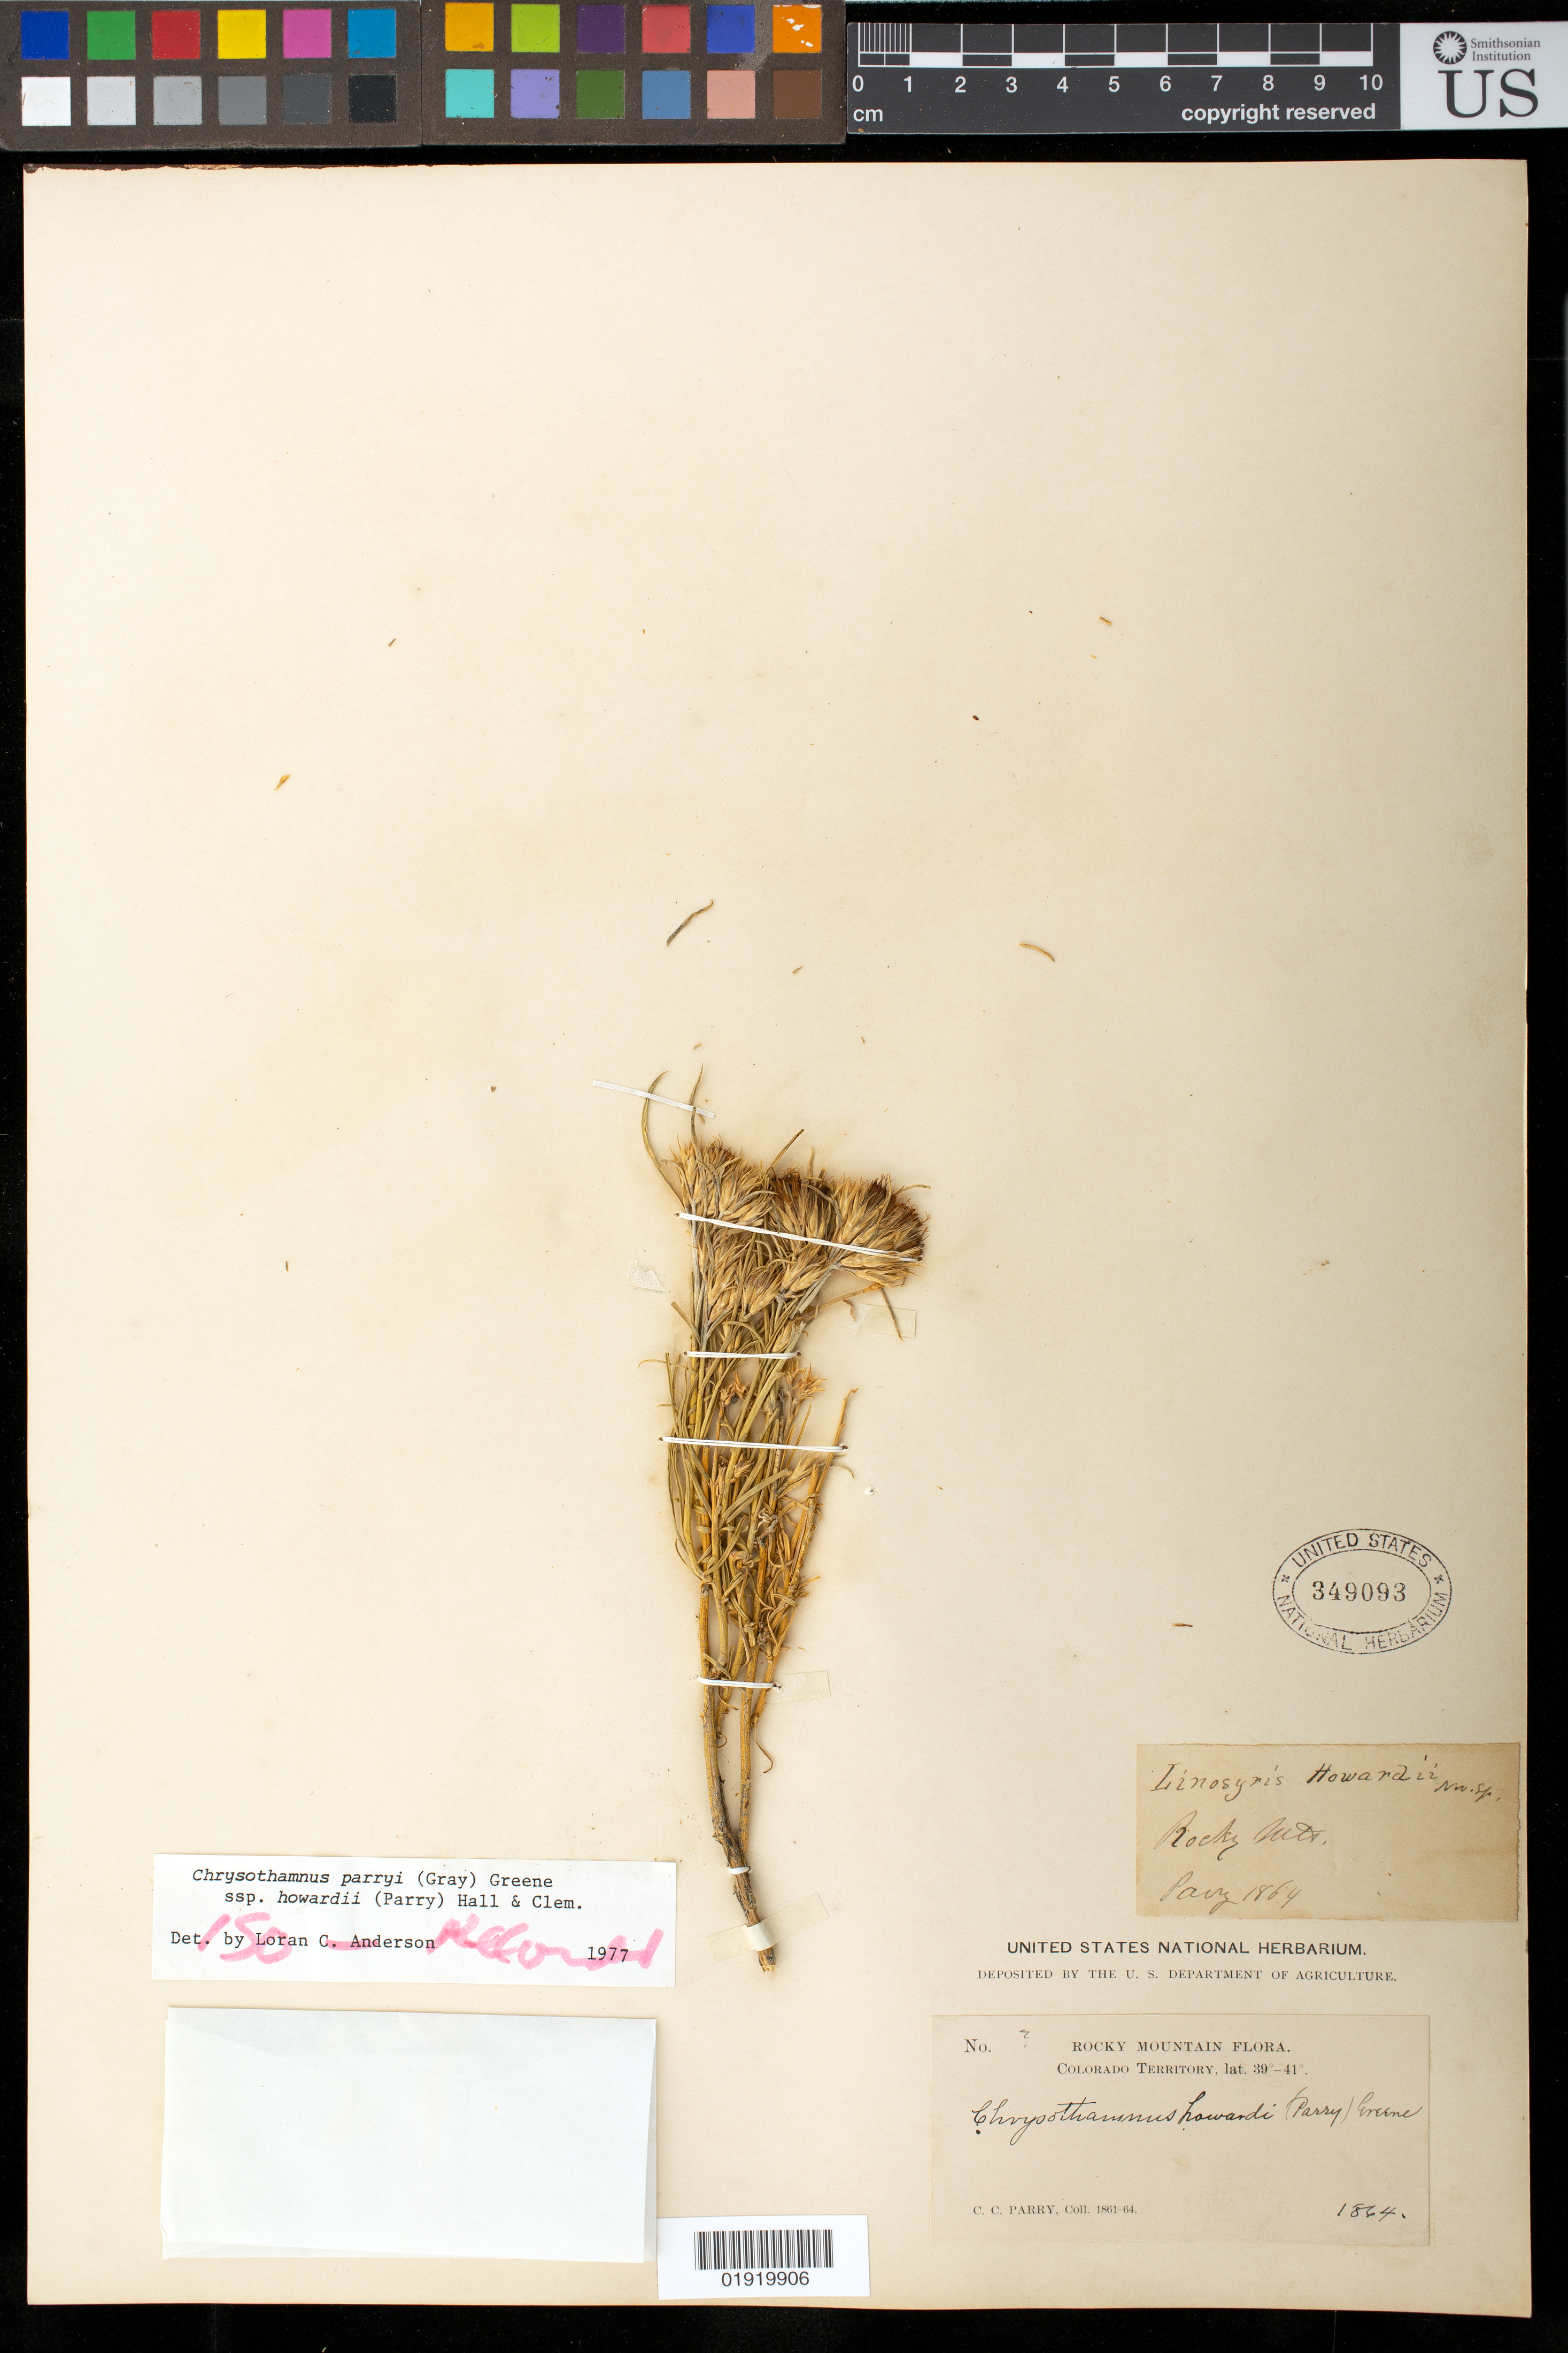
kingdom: Plantae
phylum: Tracheophyta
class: Magnoliopsida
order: Asterales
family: Asteraceae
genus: Linosyris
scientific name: Linosyris howardii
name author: Parry ex A. Gray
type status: Possible Type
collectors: C. C. Parry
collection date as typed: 1864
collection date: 1864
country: United States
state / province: Colorado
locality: Rocky Mountain Flora, Colorado Territory, lat. 39° - 41°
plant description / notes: Protologue, "Colorado Territory, on gravelly hills near "Hot Springs" of Middle Park... coll. C.C. Parry, 1863". This specimen, dated 1864, cannot be type material if accurately labeled but may be original material.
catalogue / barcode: US 349093